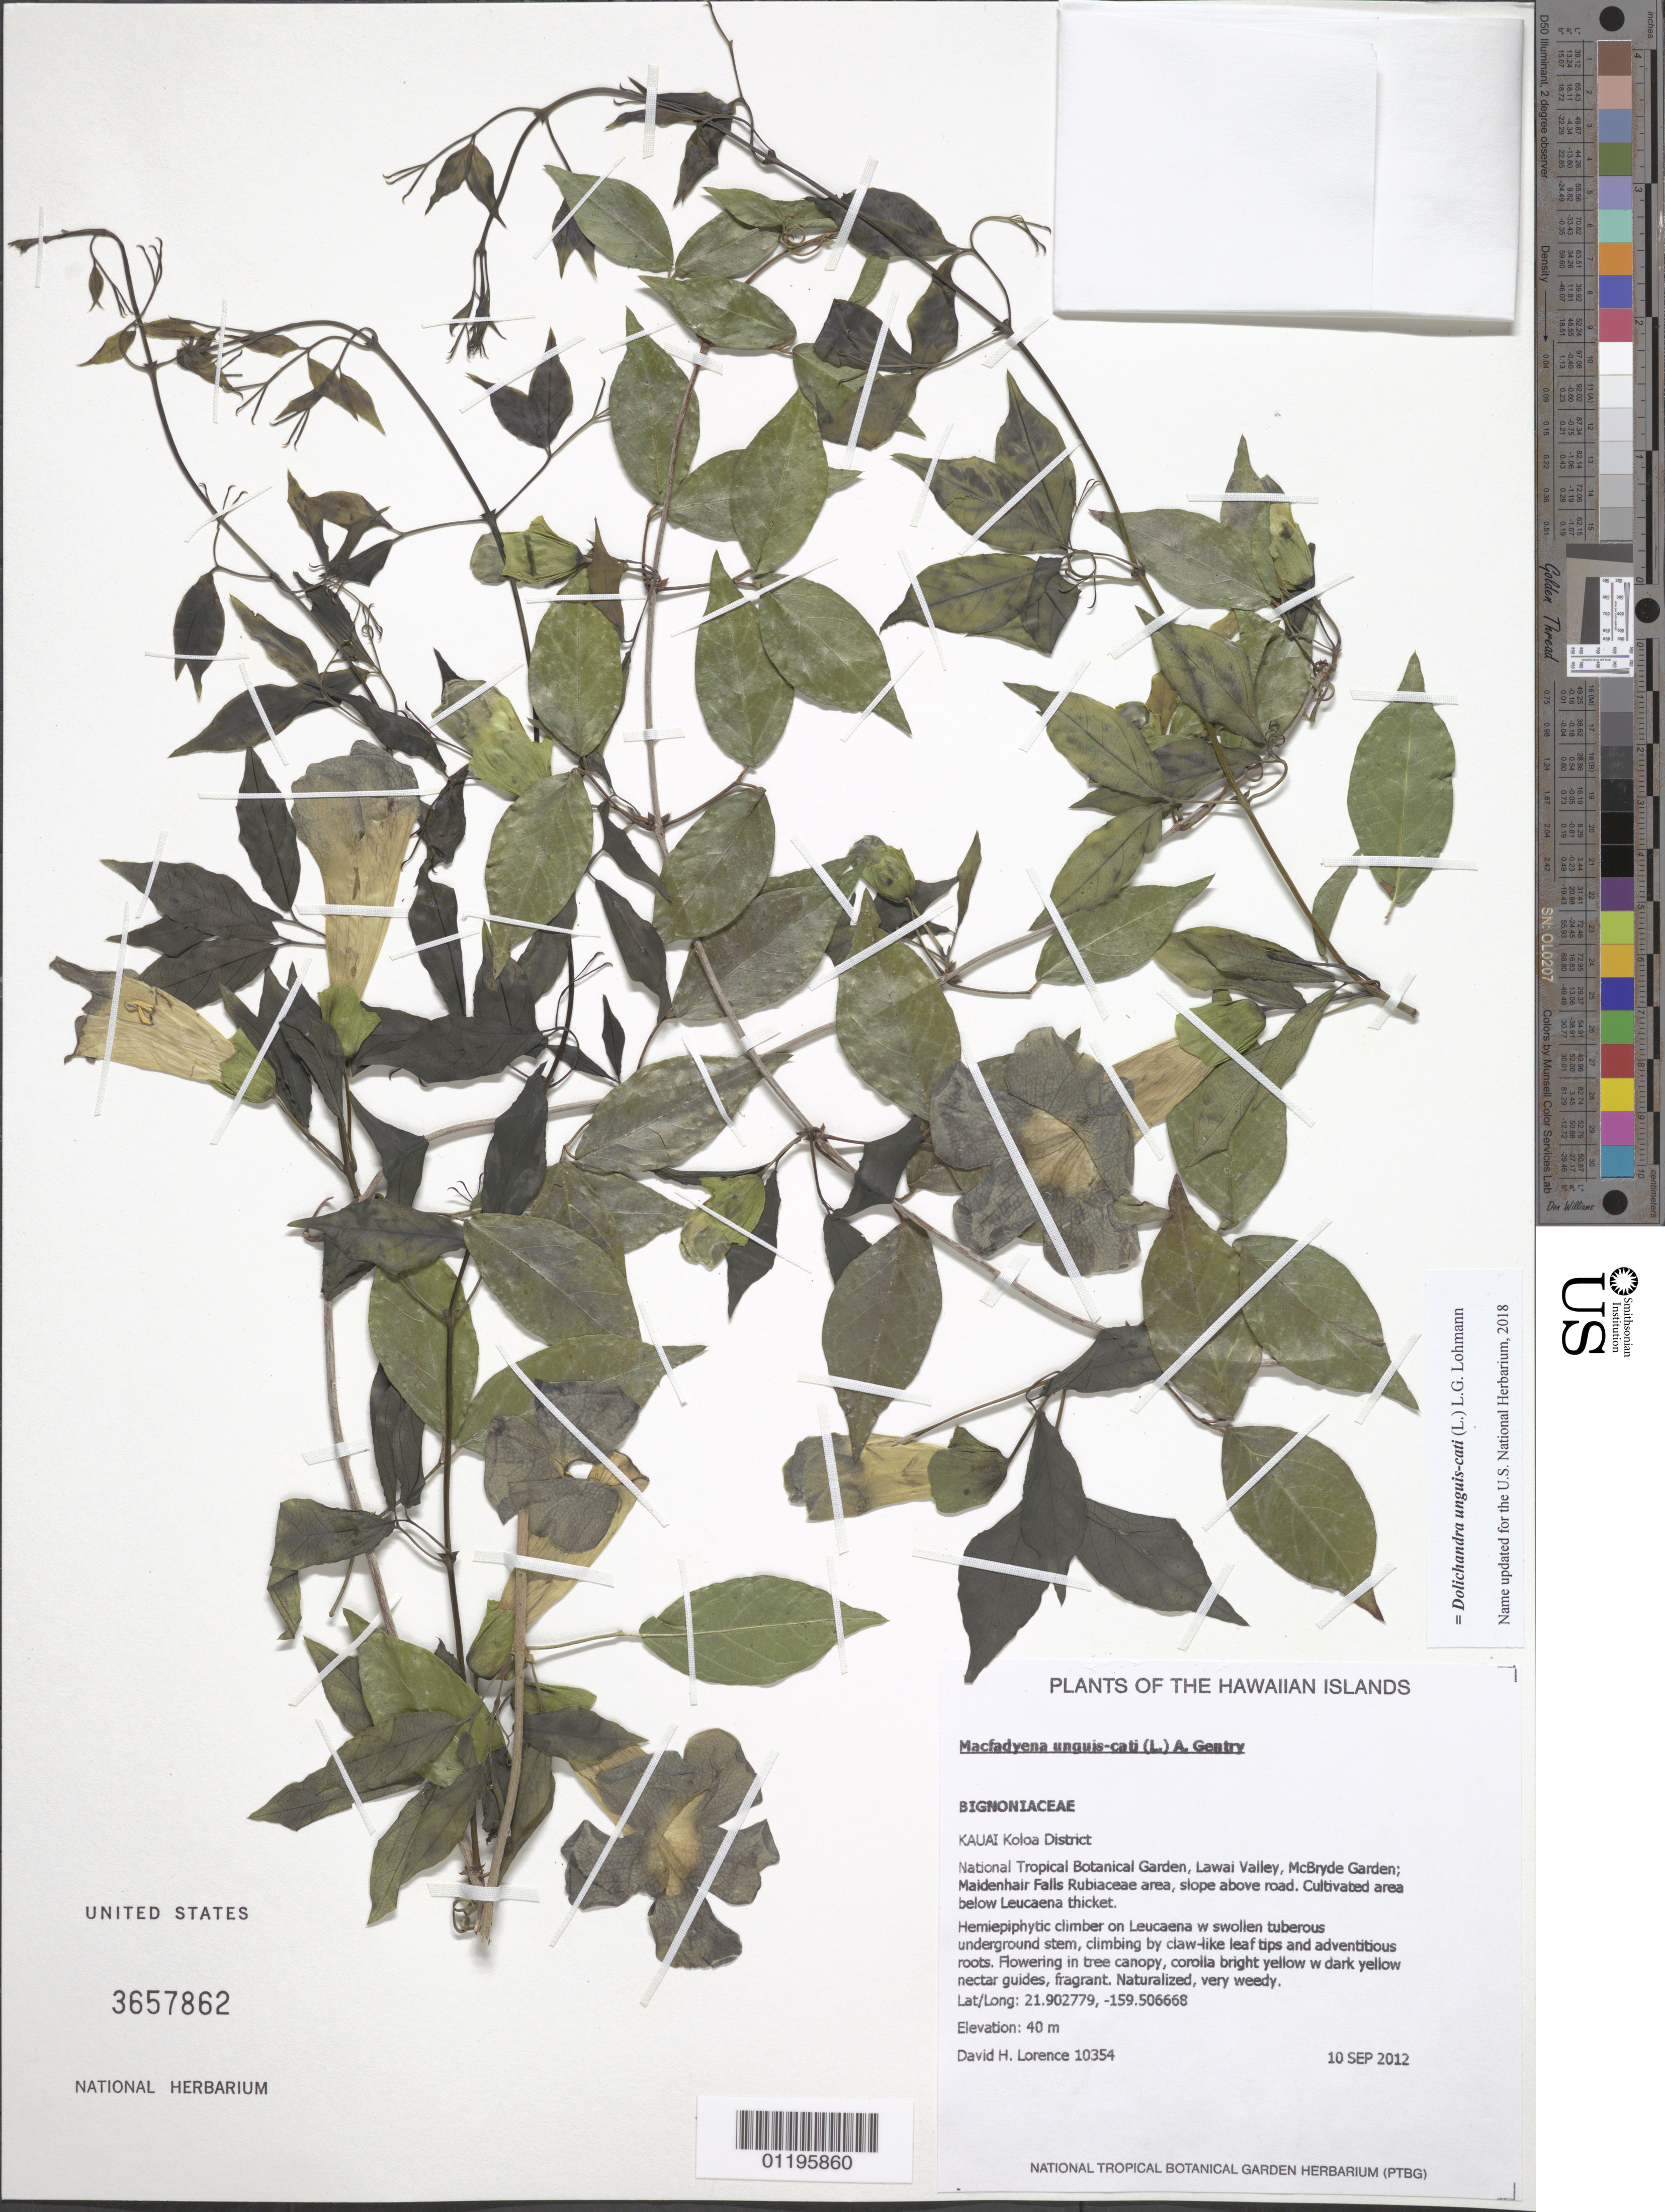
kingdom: Plantae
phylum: Tracheophyta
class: Magnoliopsida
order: Lamiales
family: Bignoniaceae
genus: Dolichandra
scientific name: Dolichandra unguis-cati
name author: (L.) L.G. Lohmann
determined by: Wagner, W. L., (BOT), Smithsonian Institution - National Museum of Natural History (UNITED STATES)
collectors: D. Lorence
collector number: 10354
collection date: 2012-09-10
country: United States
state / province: Hawaii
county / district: Kauai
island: Kaua'i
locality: Koloa District, Lawai Valley, National Tropical Botanical Garden, McBryde Garden, Maidenhair Falls Rudiaceae area, slope above road, cultivated area below Laucaena thicket.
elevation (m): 40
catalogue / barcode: US 3657862